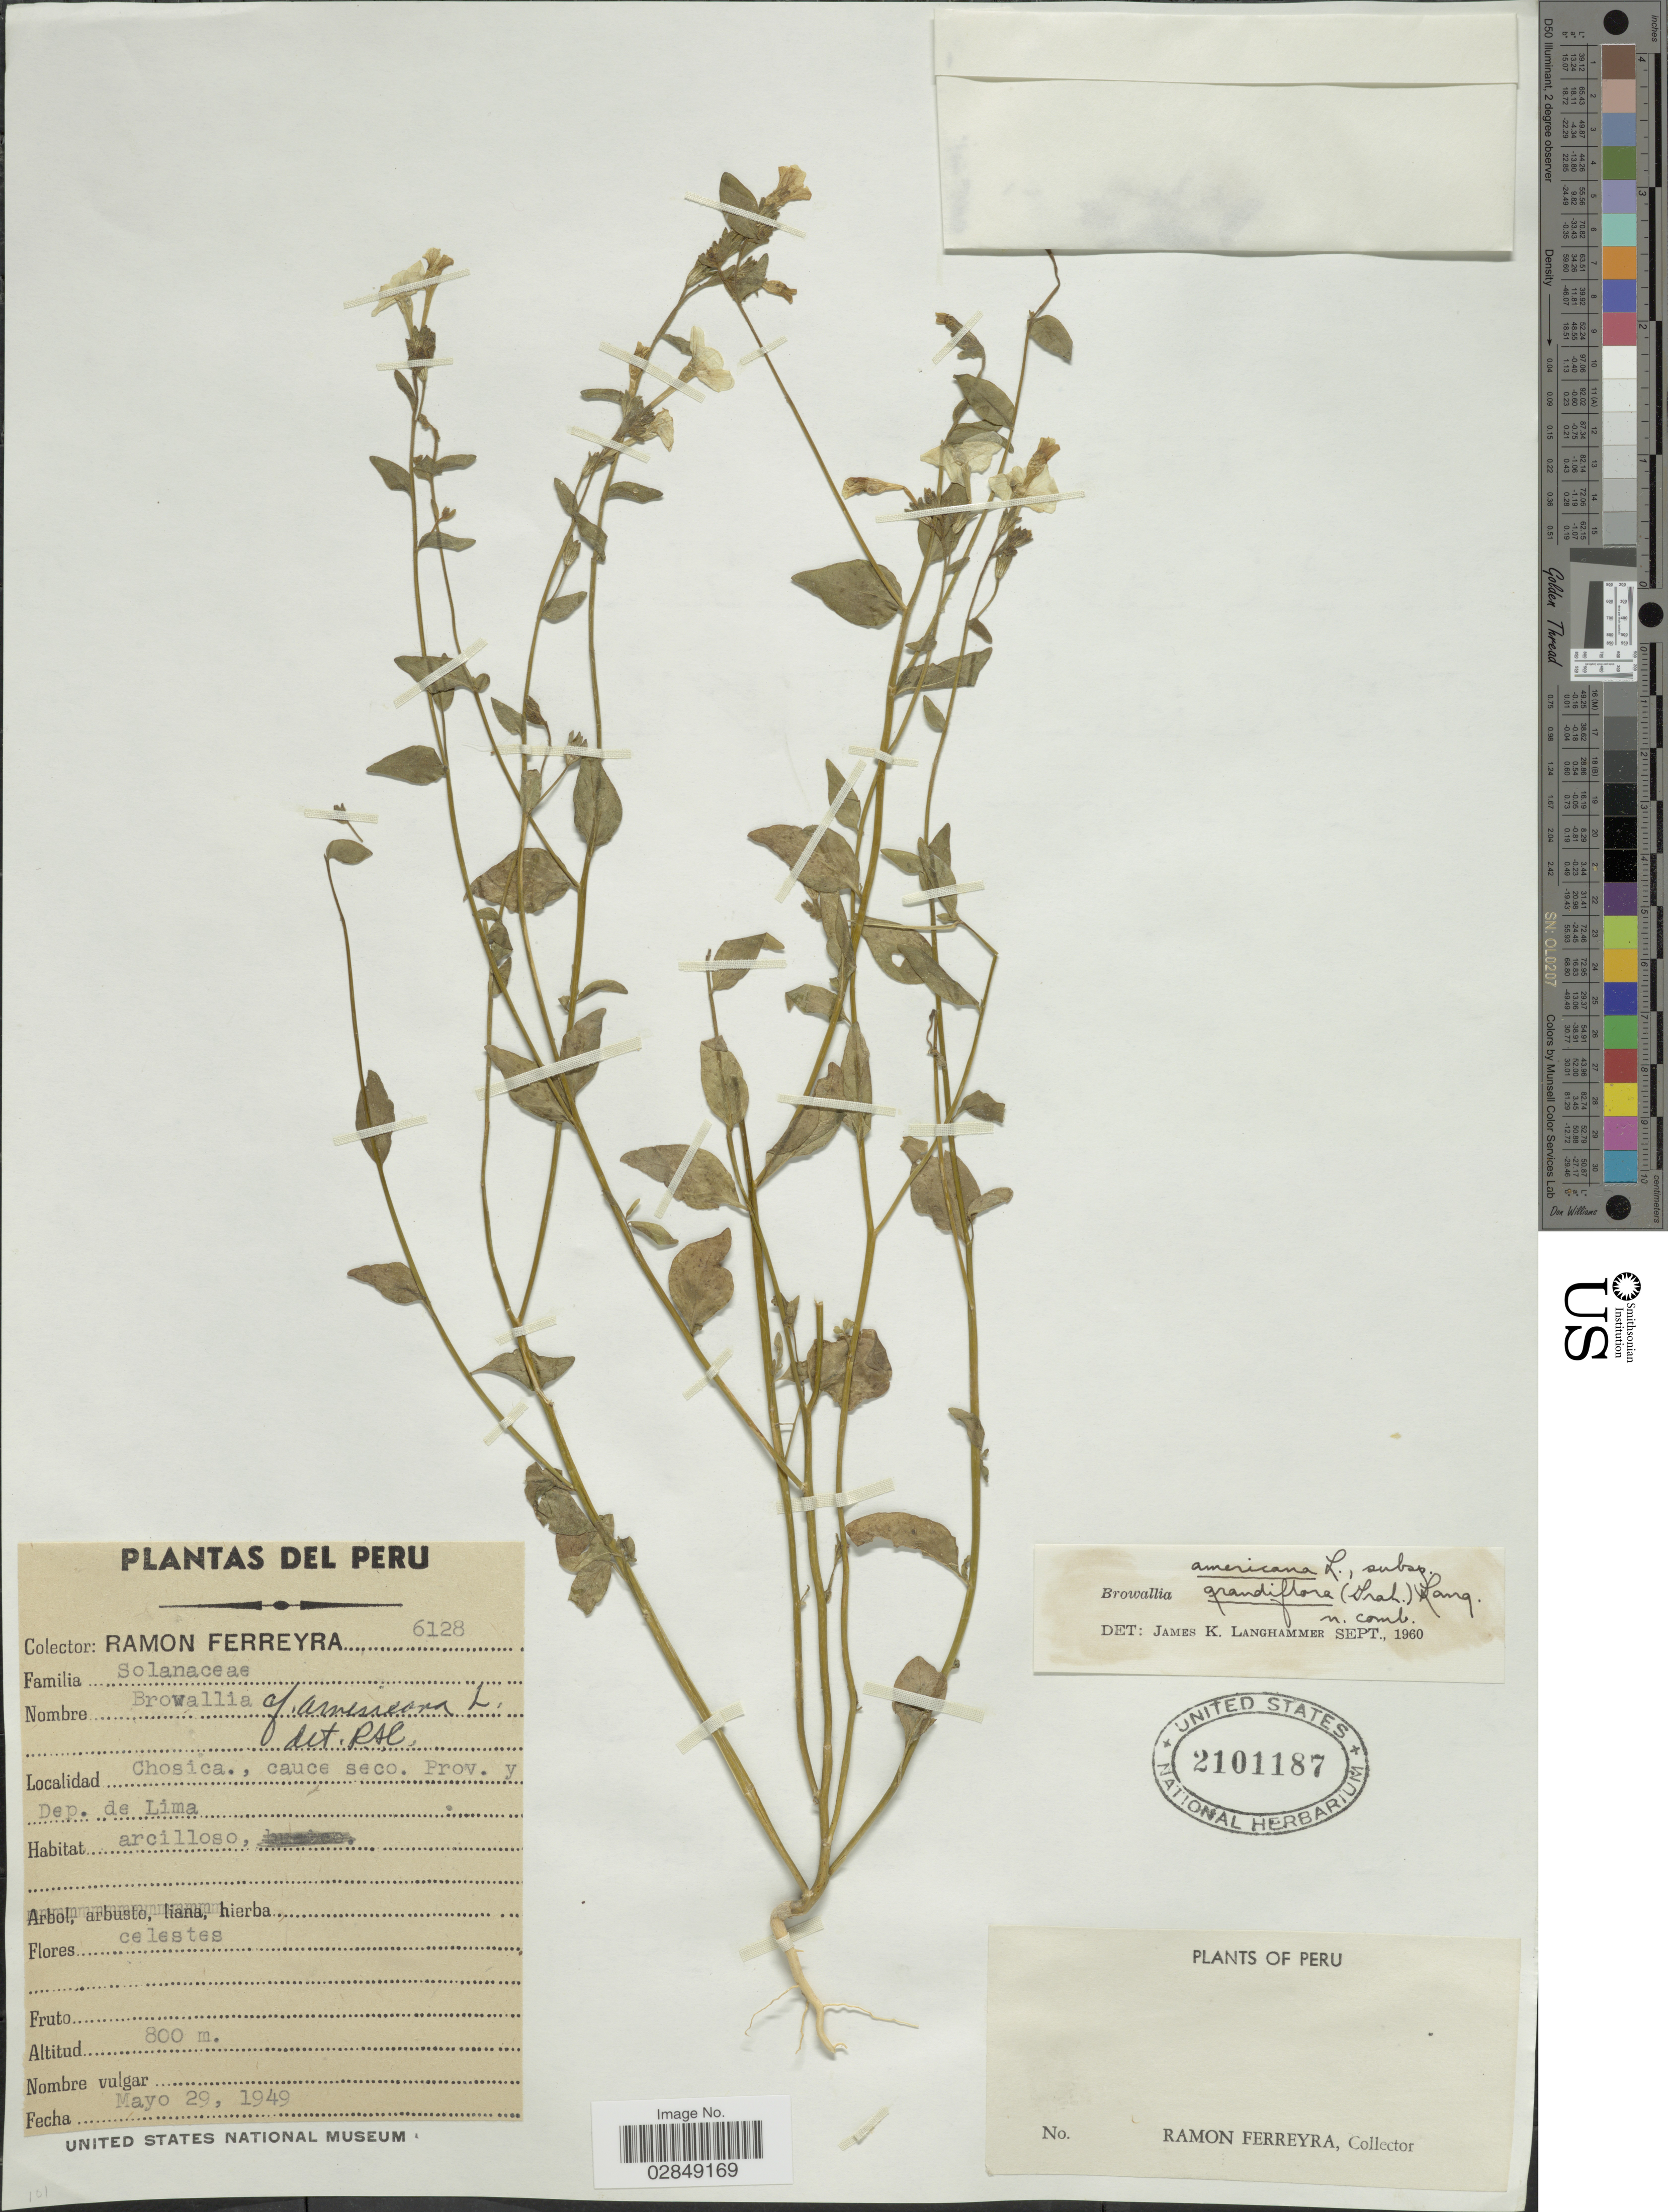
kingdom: Plantae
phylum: Tracheophyta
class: Magnoliopsida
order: Solanales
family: Solanaceae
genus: Browallia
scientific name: Browallia americana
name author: L.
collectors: R. A. Ferreyra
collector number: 6128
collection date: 1949-05-29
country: Peru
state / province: Lima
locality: Chosica., cauce seco. Prov. y Dep. de Lima.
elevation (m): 800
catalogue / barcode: US 2101187